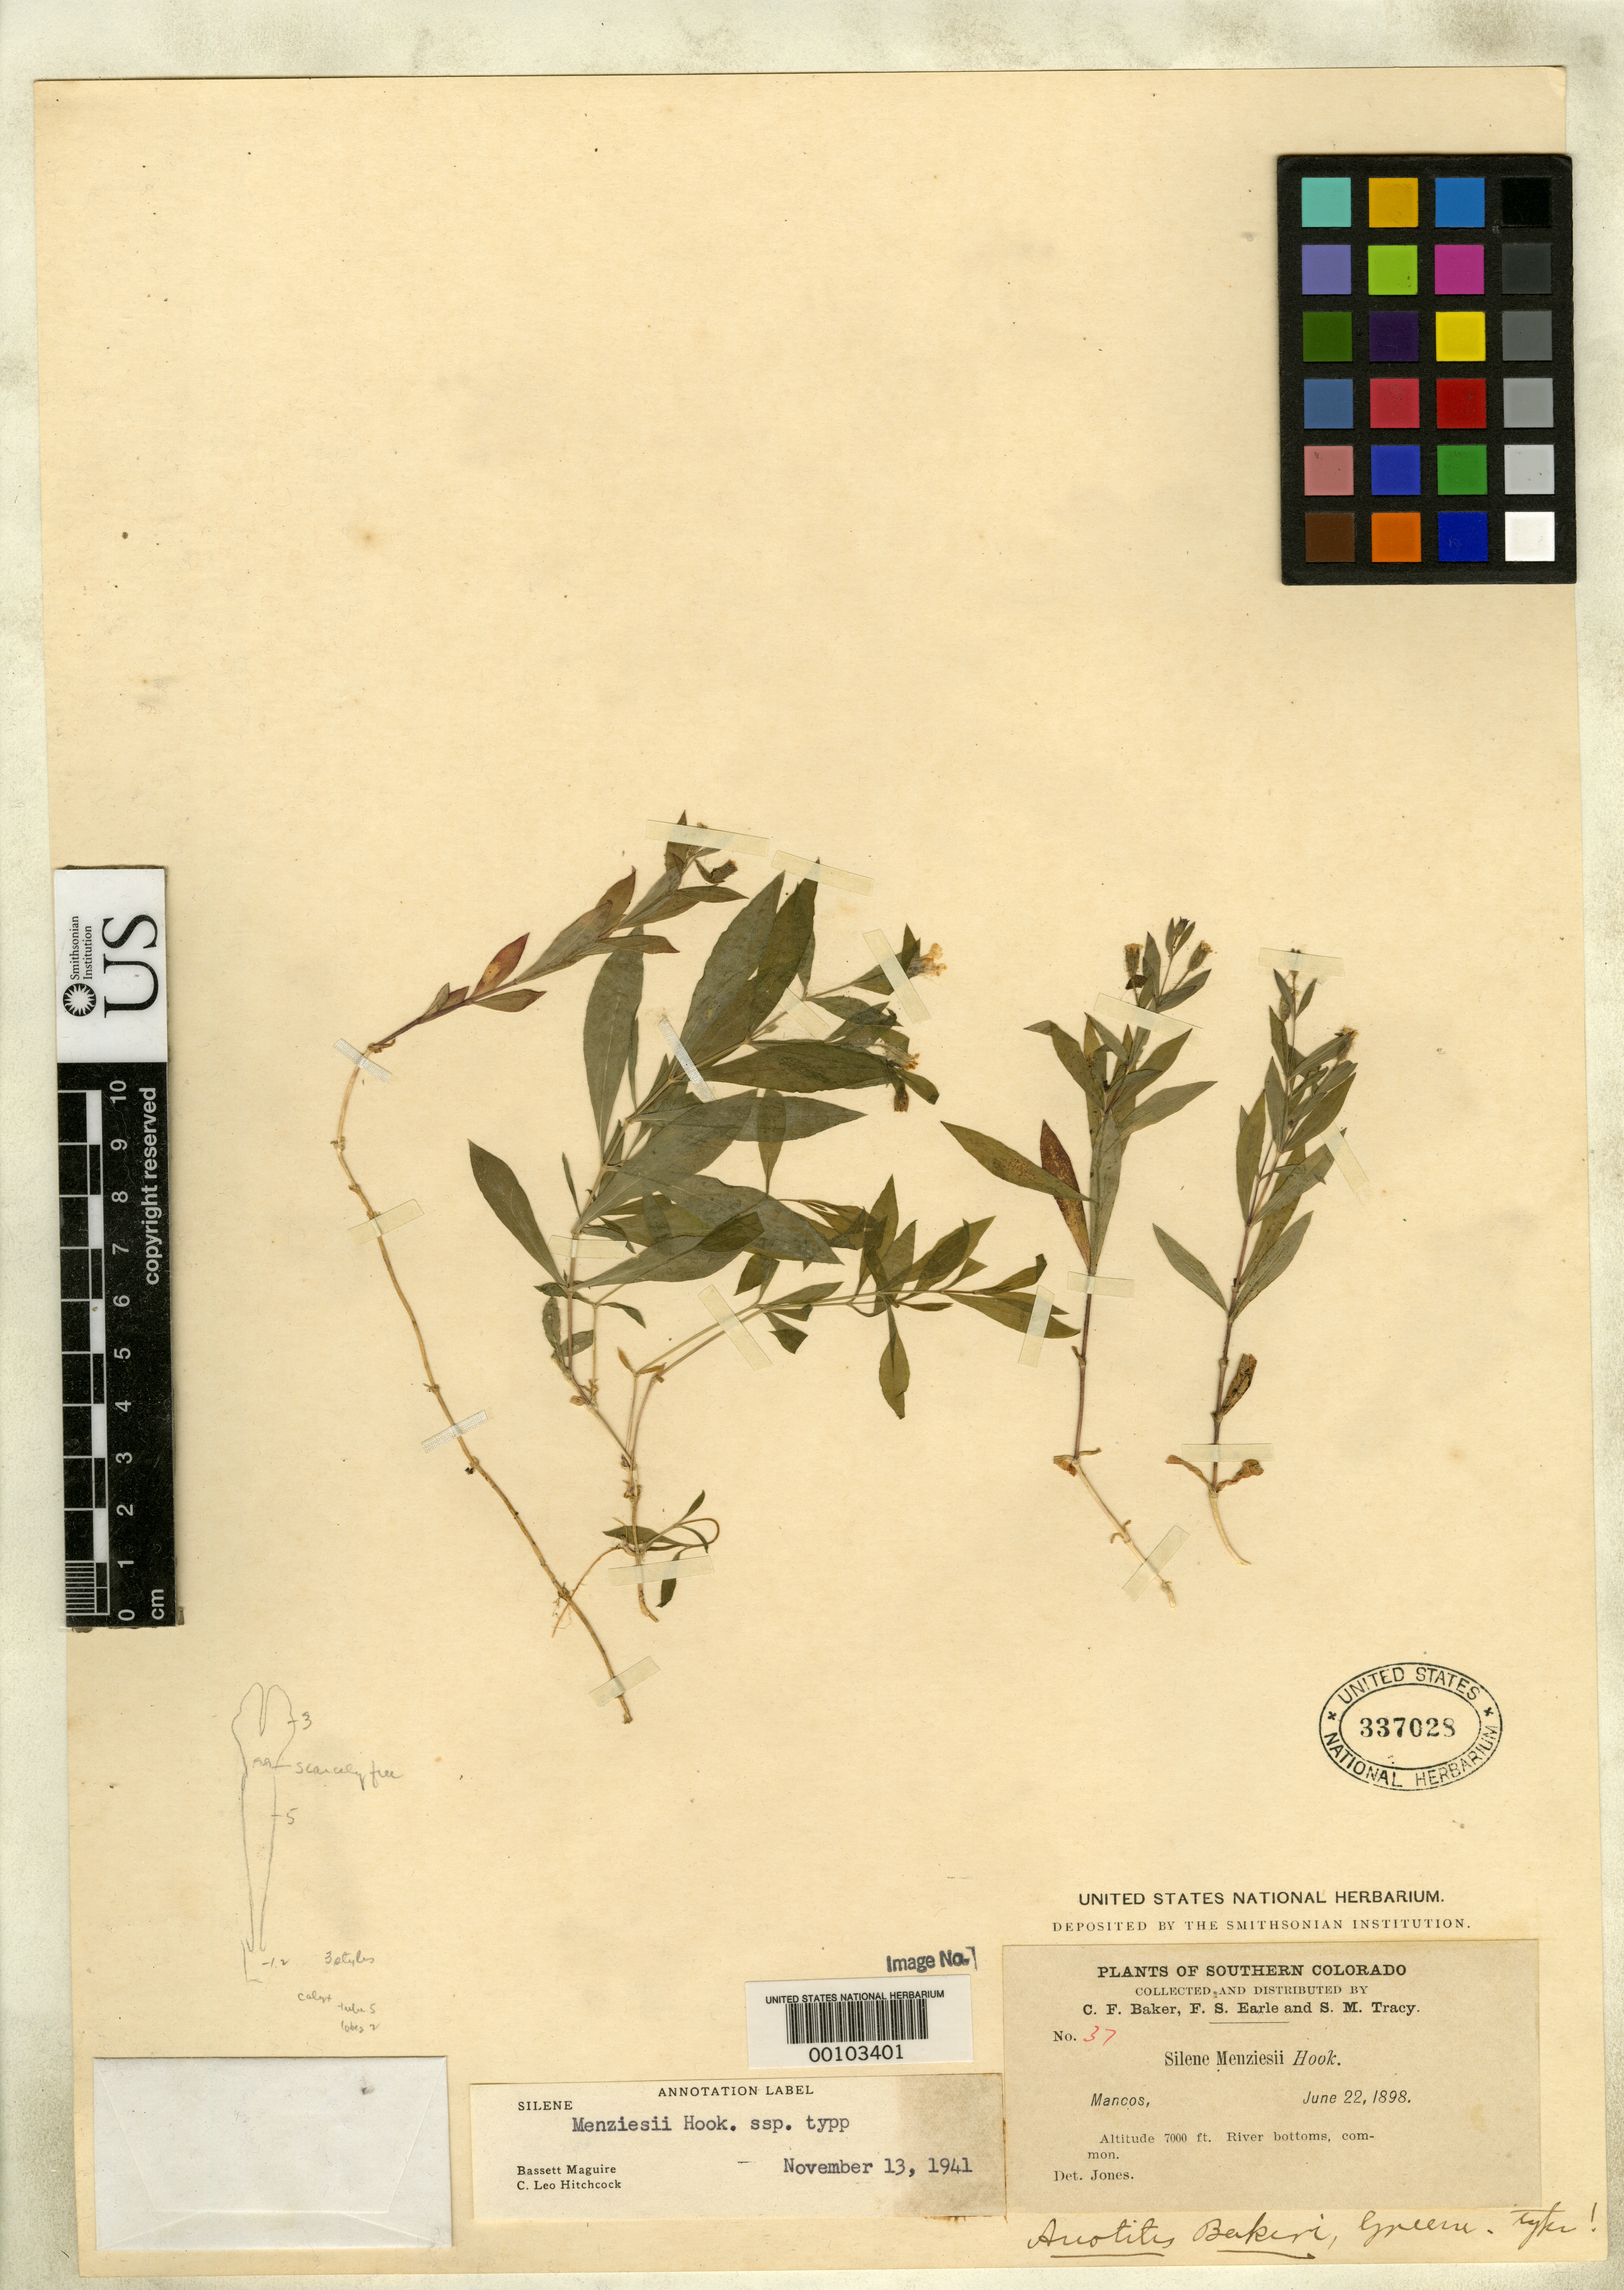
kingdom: Plantae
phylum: Tracheophyta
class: Magnoliopsida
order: Caryophyllales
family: Caryophyllaceae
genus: Anotites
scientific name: Anotites bakeri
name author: Greene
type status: Holotype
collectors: C. F. Baker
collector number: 37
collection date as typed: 22 Jun 1898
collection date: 1898-06-22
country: United States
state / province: Colorado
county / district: Montezuma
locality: Mancos; alt. 7000 ft.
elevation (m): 2134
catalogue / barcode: US 337028